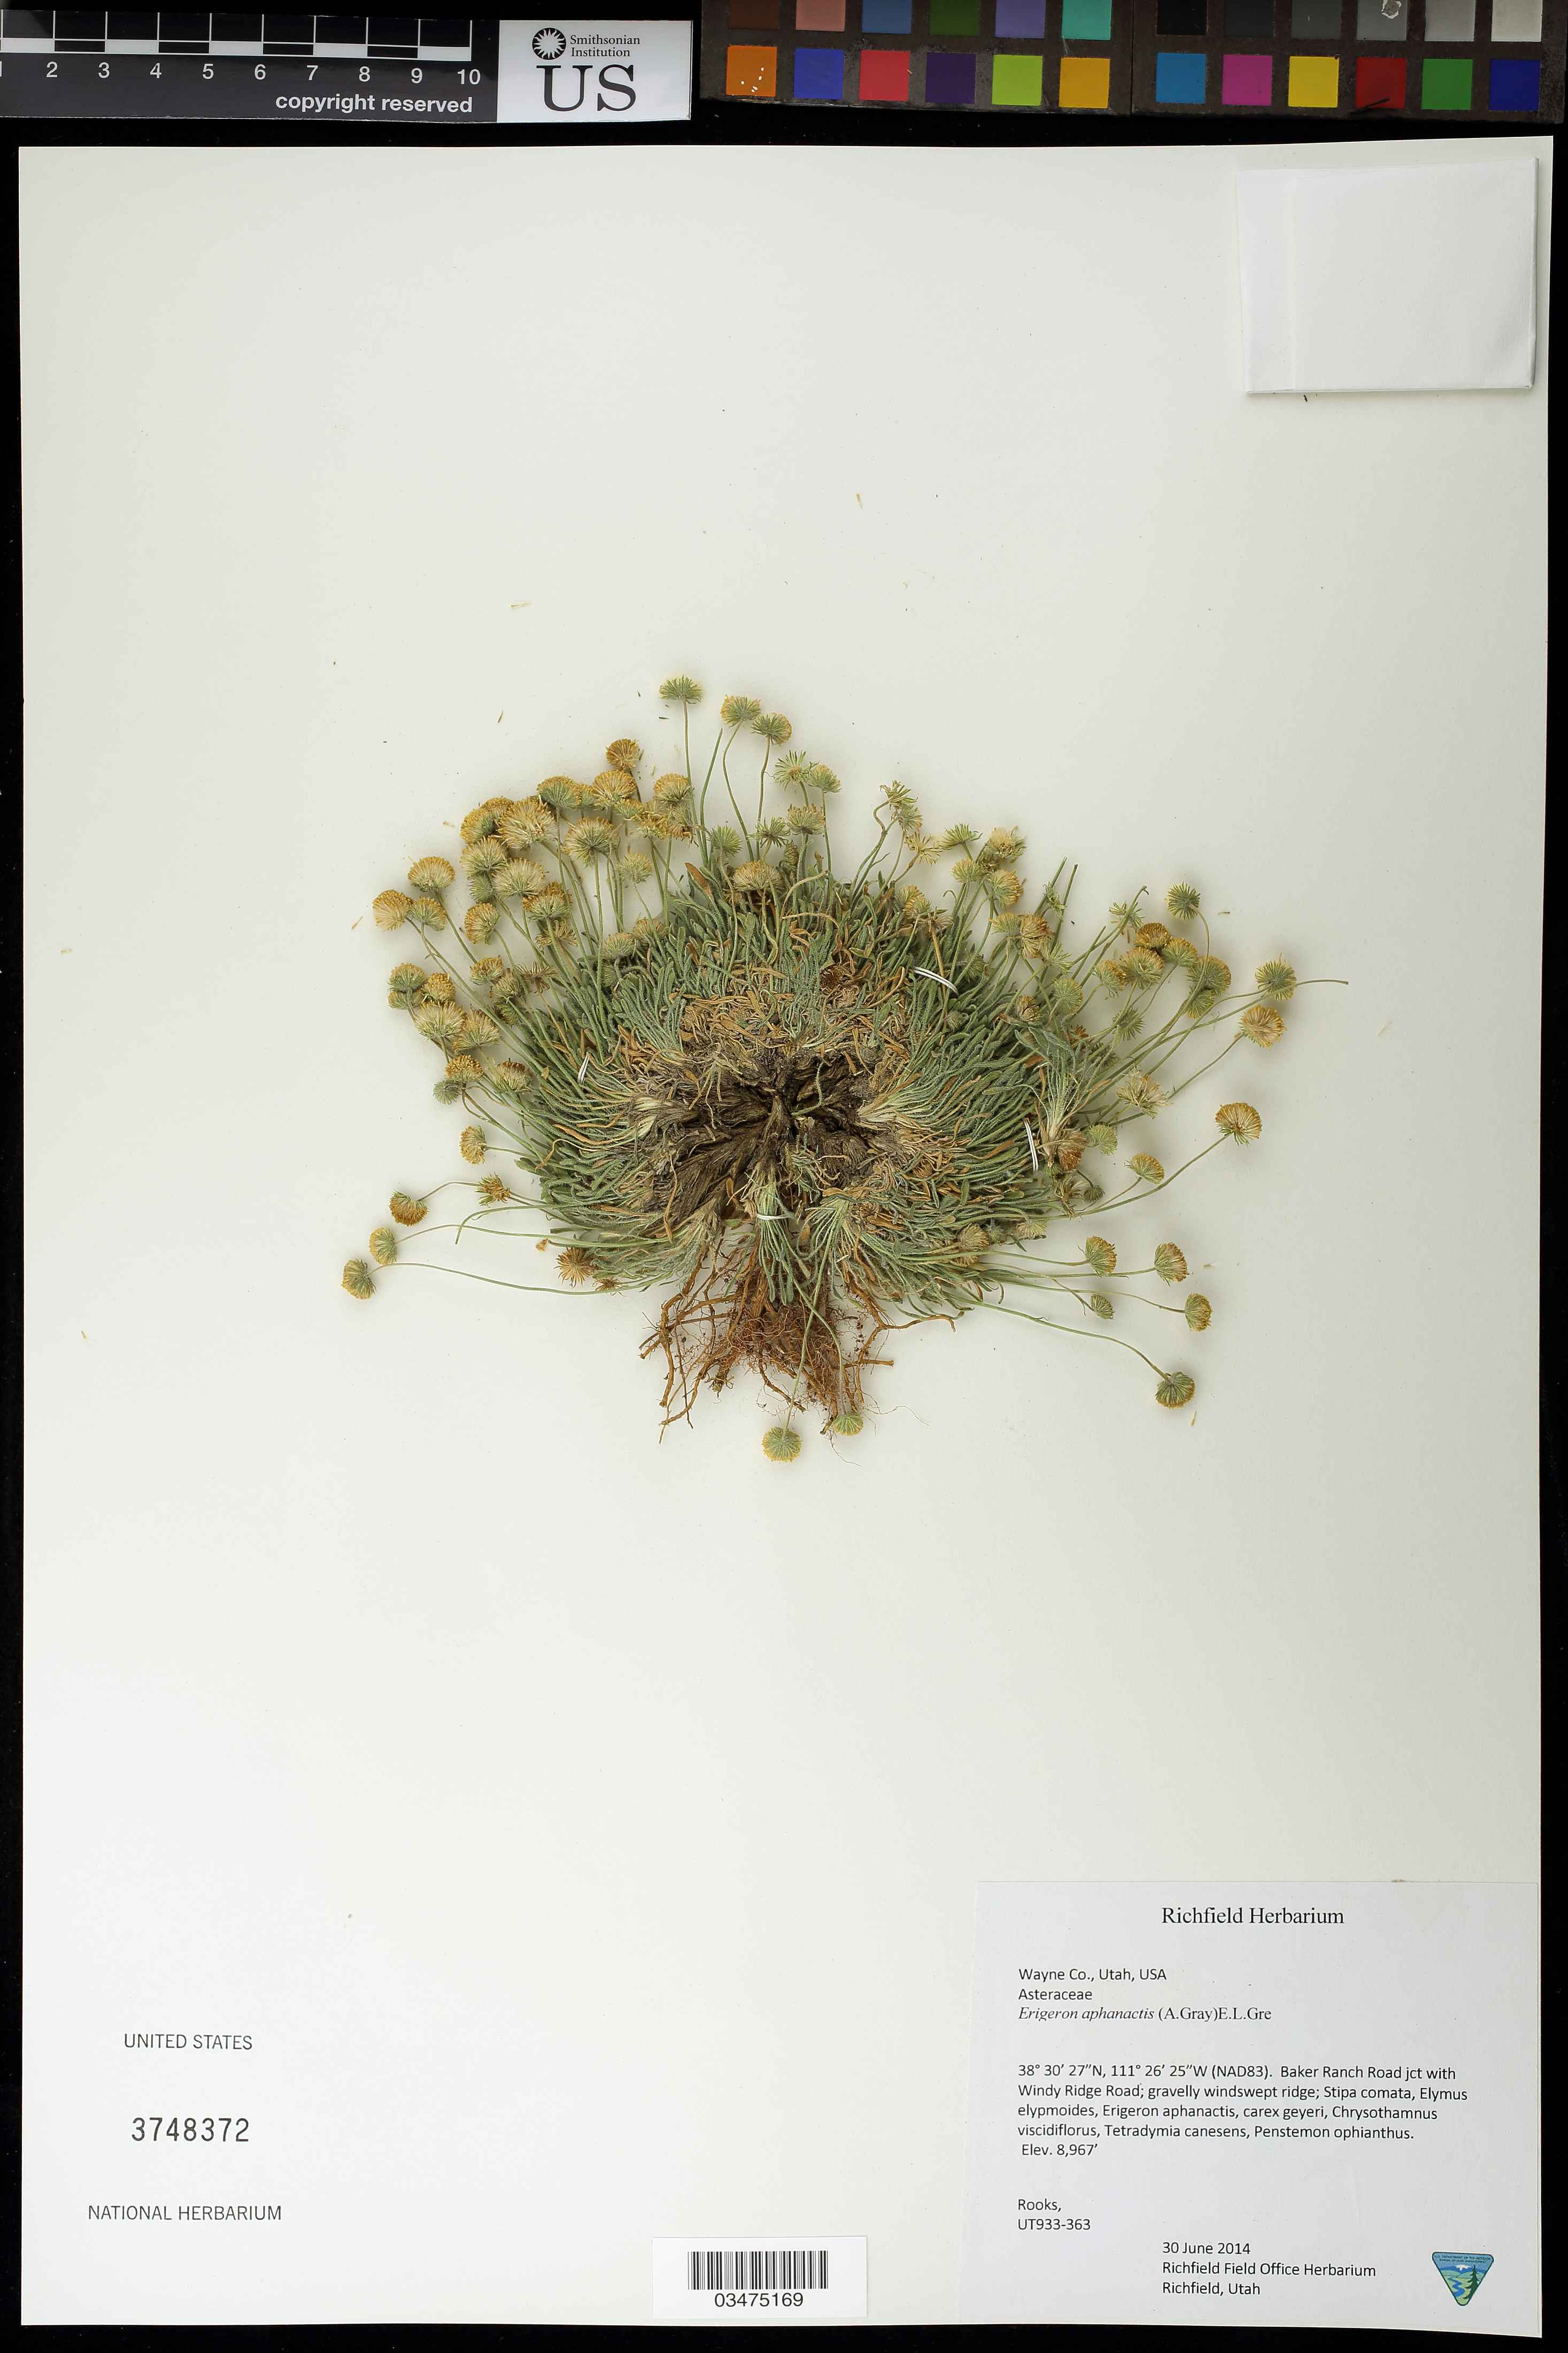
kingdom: Plantae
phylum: Tracheophyta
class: Magnoliopsida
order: Asterales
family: Asteraceae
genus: Erigeron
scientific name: Erigeron aphanactis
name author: (A. Gray) Greene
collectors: D. Rooks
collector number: UT933-363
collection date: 2014-06-30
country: United States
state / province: Utah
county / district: Wayne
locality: Baker Ranch Rd jct with Windy Ridge Rd.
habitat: Gravelly windswept ridge.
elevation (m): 2733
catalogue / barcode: US 3748372